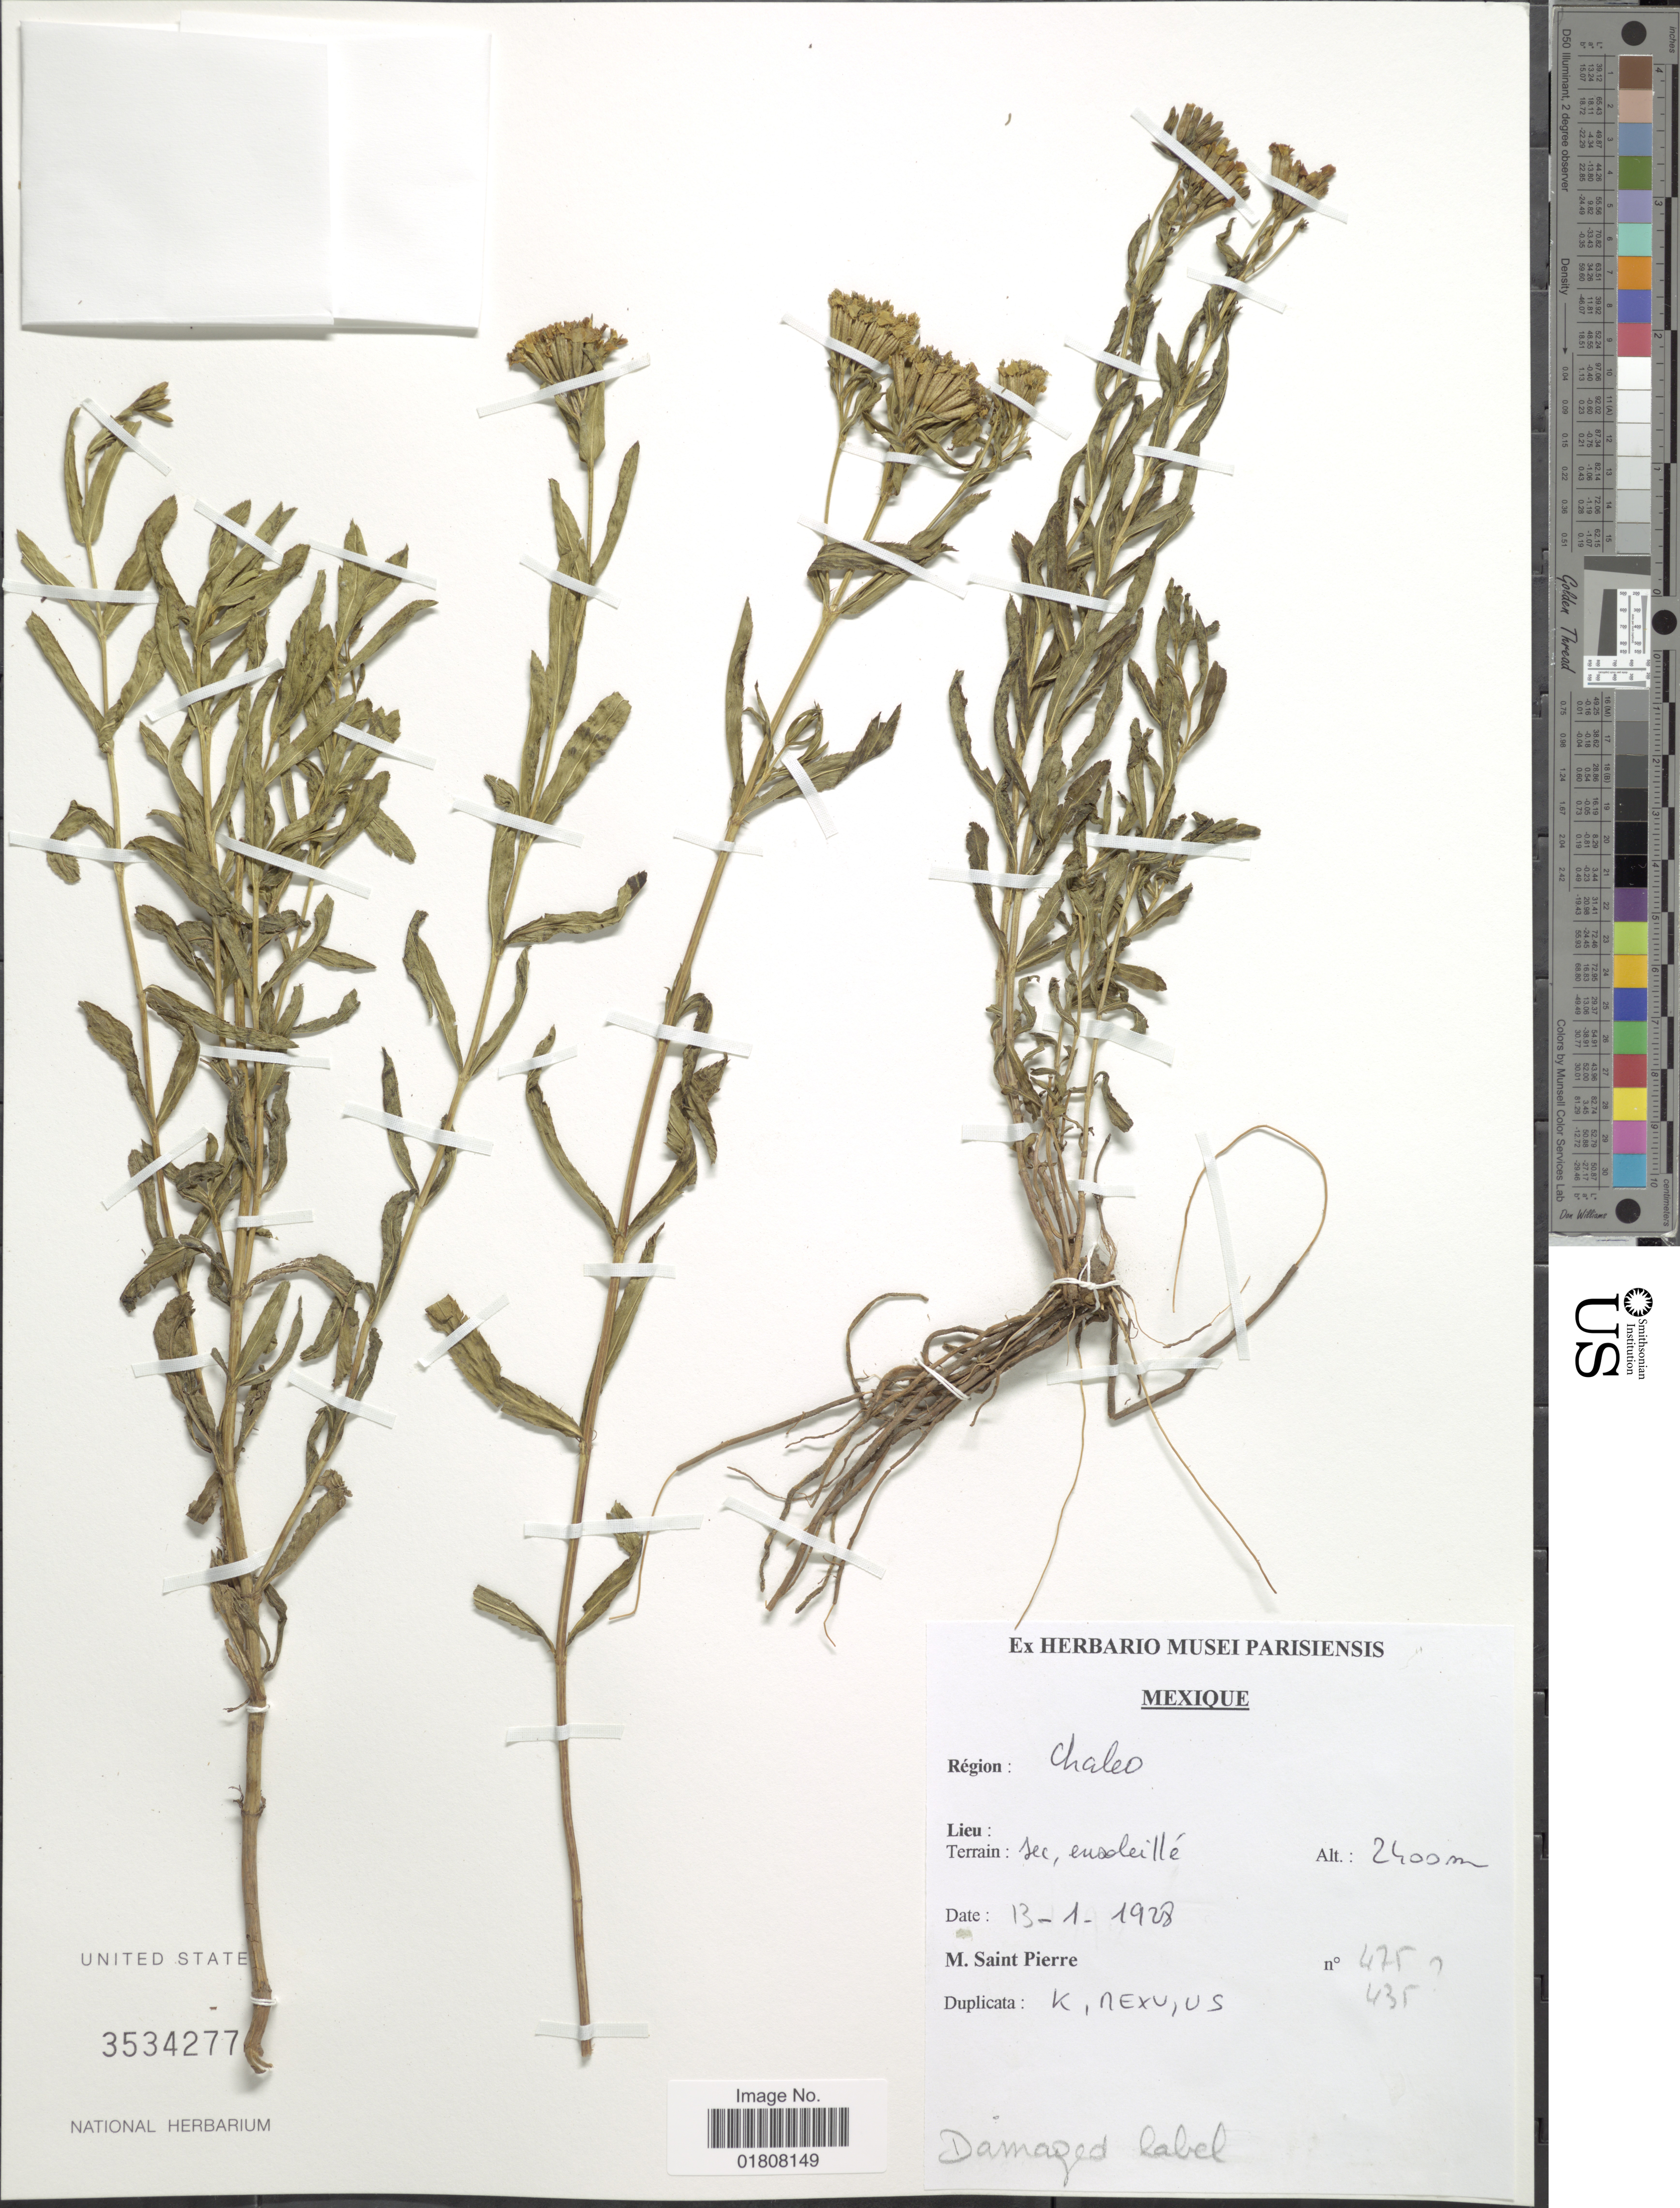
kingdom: Plantae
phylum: Tracheophyta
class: Magnoliopsida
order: Asterales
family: Asteraceae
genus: Tagetes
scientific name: Tagetes lucida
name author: Cav.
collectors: M. Saint-Pierre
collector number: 475/135*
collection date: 1928-01-13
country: Mexico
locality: Chaleo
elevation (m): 2400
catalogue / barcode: US 3534277